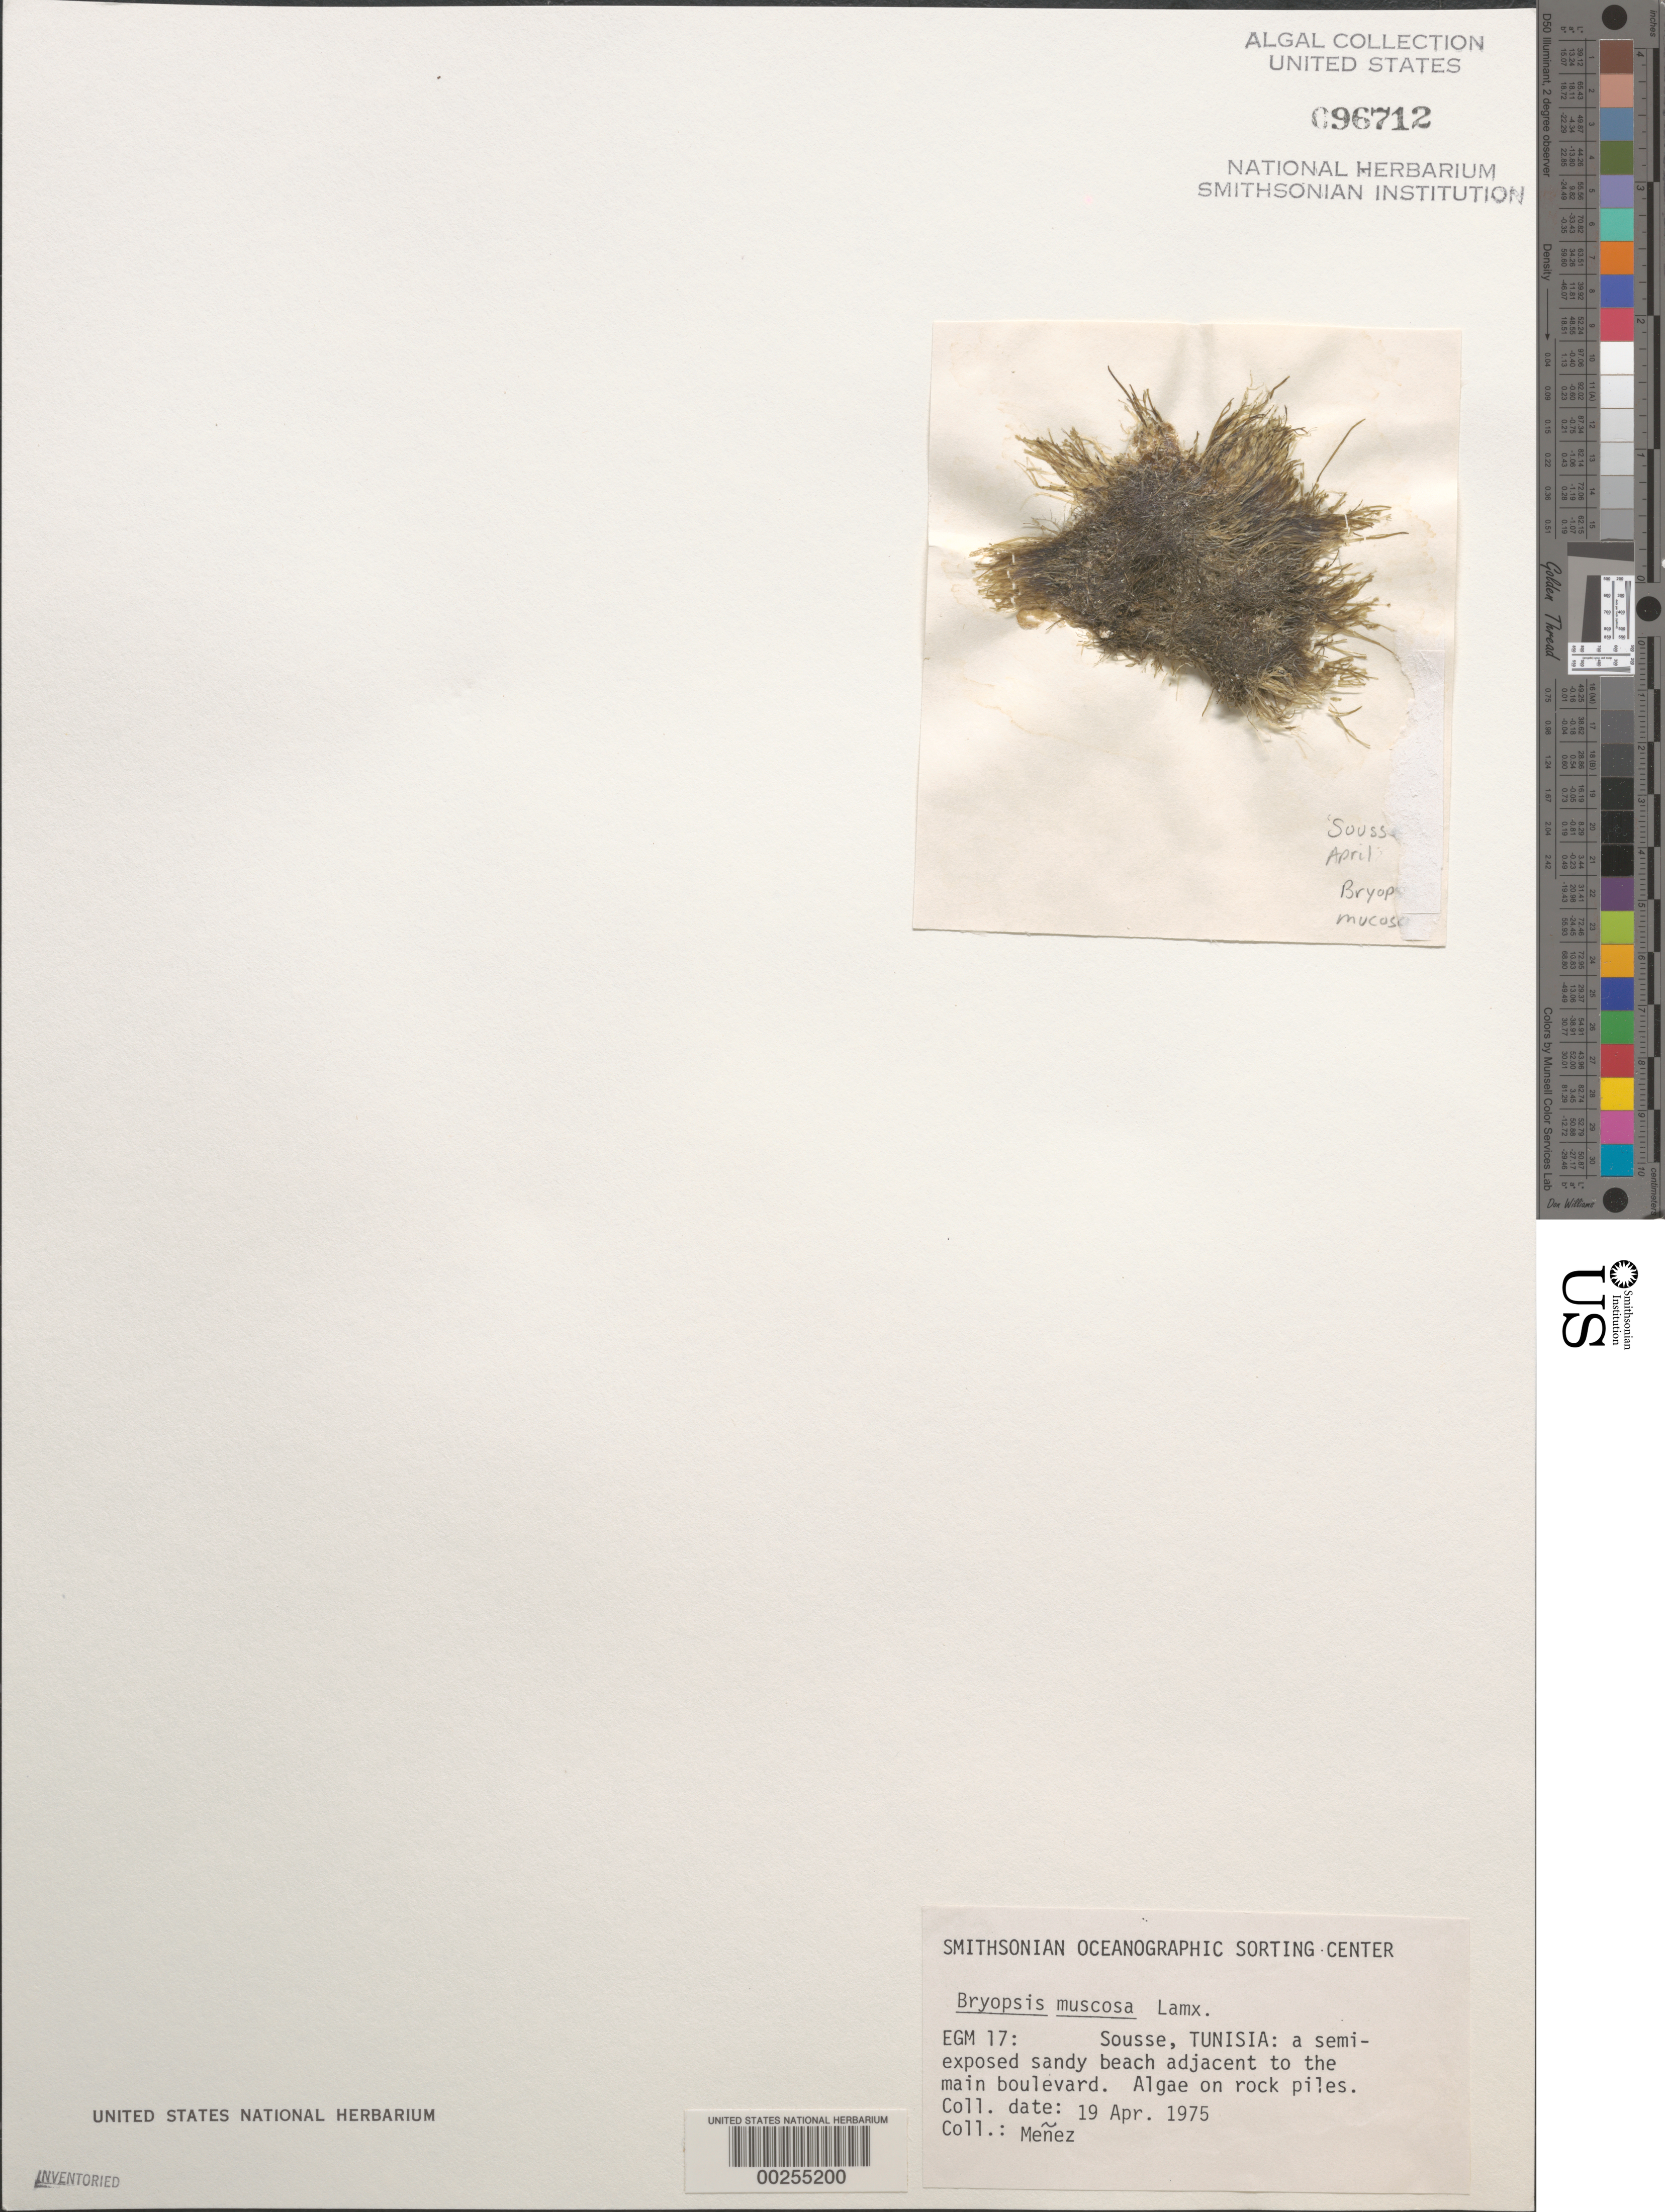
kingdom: Plantae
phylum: Chlorophyta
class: Ulvophyceae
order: Bryopsidales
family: Bryopsidaceae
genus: Bryopsis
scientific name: Bryopsis muscosa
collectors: Meñez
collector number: EGM 17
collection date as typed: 19 Apr 1975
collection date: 1975-04-19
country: Tunisia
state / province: Sousse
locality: Sousse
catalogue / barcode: US 96712